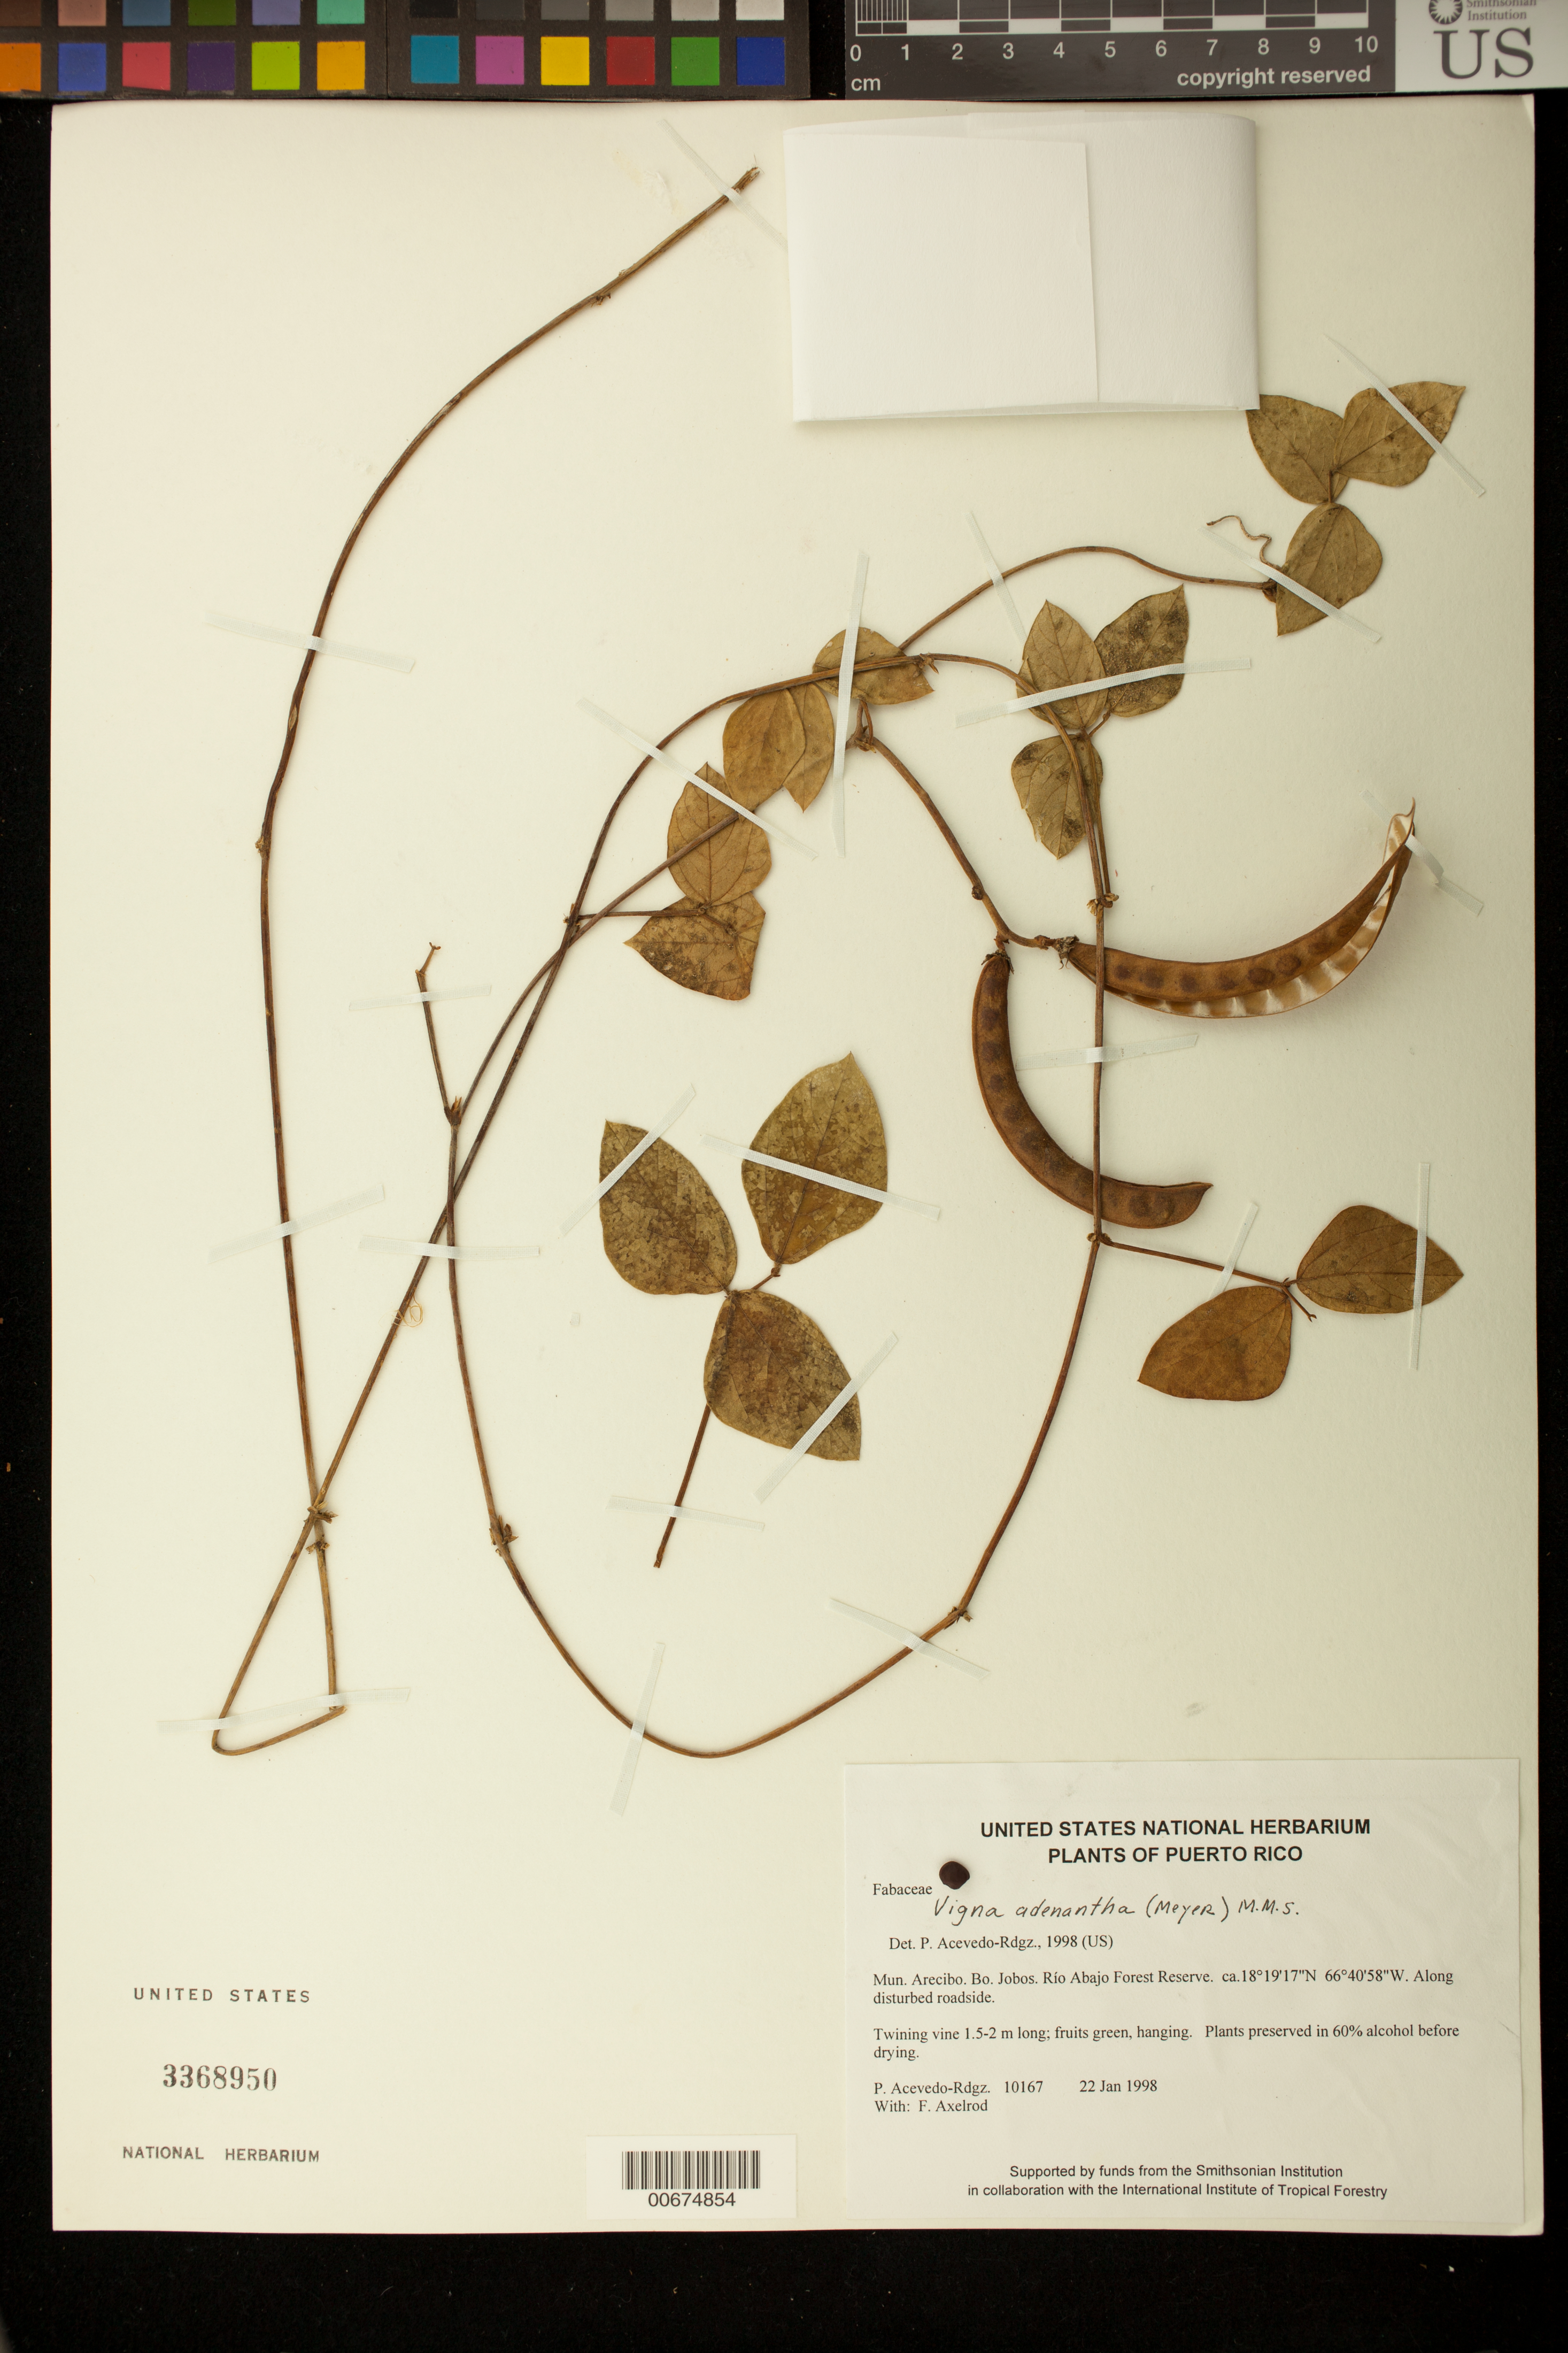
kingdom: Plantae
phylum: Tracheophyta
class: Magnoliopsida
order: Fabales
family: Fabaceae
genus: Leptospron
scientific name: Leptospron adenanthum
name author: (G. Mey.) A. Delgado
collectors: P. Acevedo-Rodr. & F. S. Axelrod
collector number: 10167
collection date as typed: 22 Jan 1998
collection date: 1998-01-22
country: Puerto Rico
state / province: Arecibo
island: Puerto Rico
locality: Arecibo; Bo. Jobos; Río Abajo Forest Reserve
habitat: Along disturbed roadside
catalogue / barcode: US 3368950